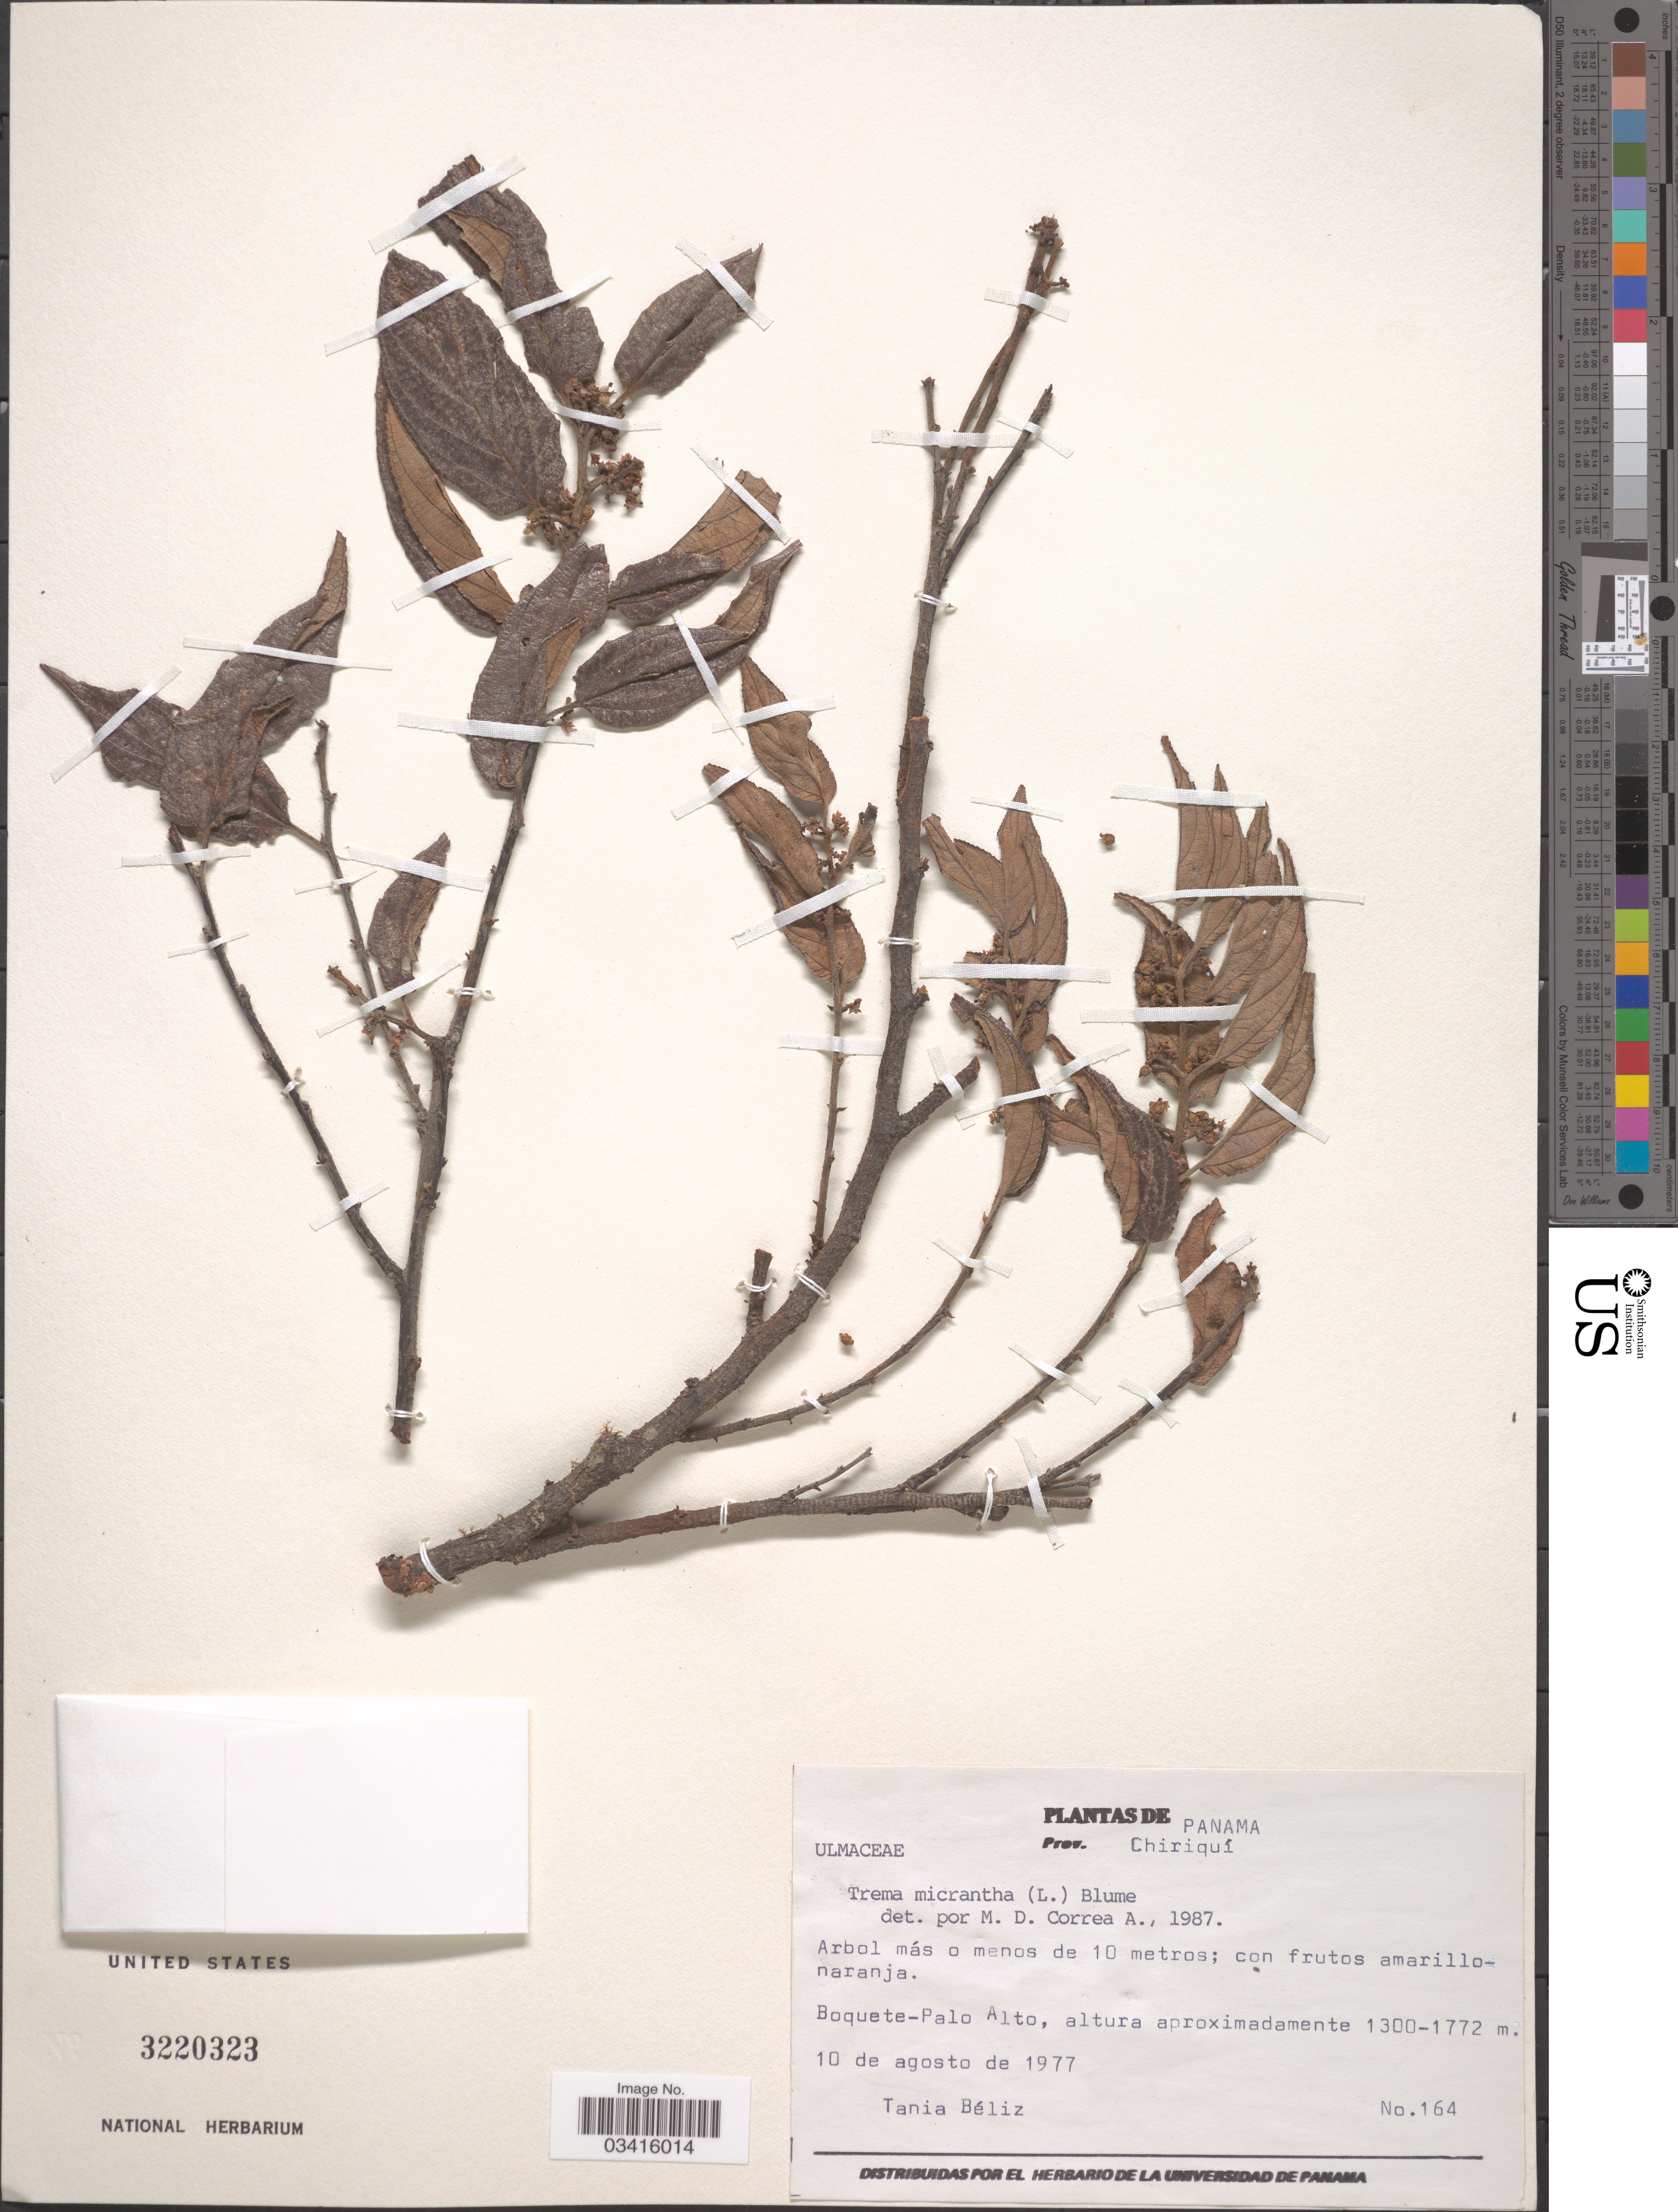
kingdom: Plantae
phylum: Tracheophyta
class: Magnoliopsida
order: Rosales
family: Cannabaceae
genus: Trema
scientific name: Trema micranthum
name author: (L.) Blume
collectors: T. Béliz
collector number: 164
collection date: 1977-08-10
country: Panama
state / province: Chiriqui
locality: Boquete-Palo Alto.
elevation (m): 1300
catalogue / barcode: US 3220323